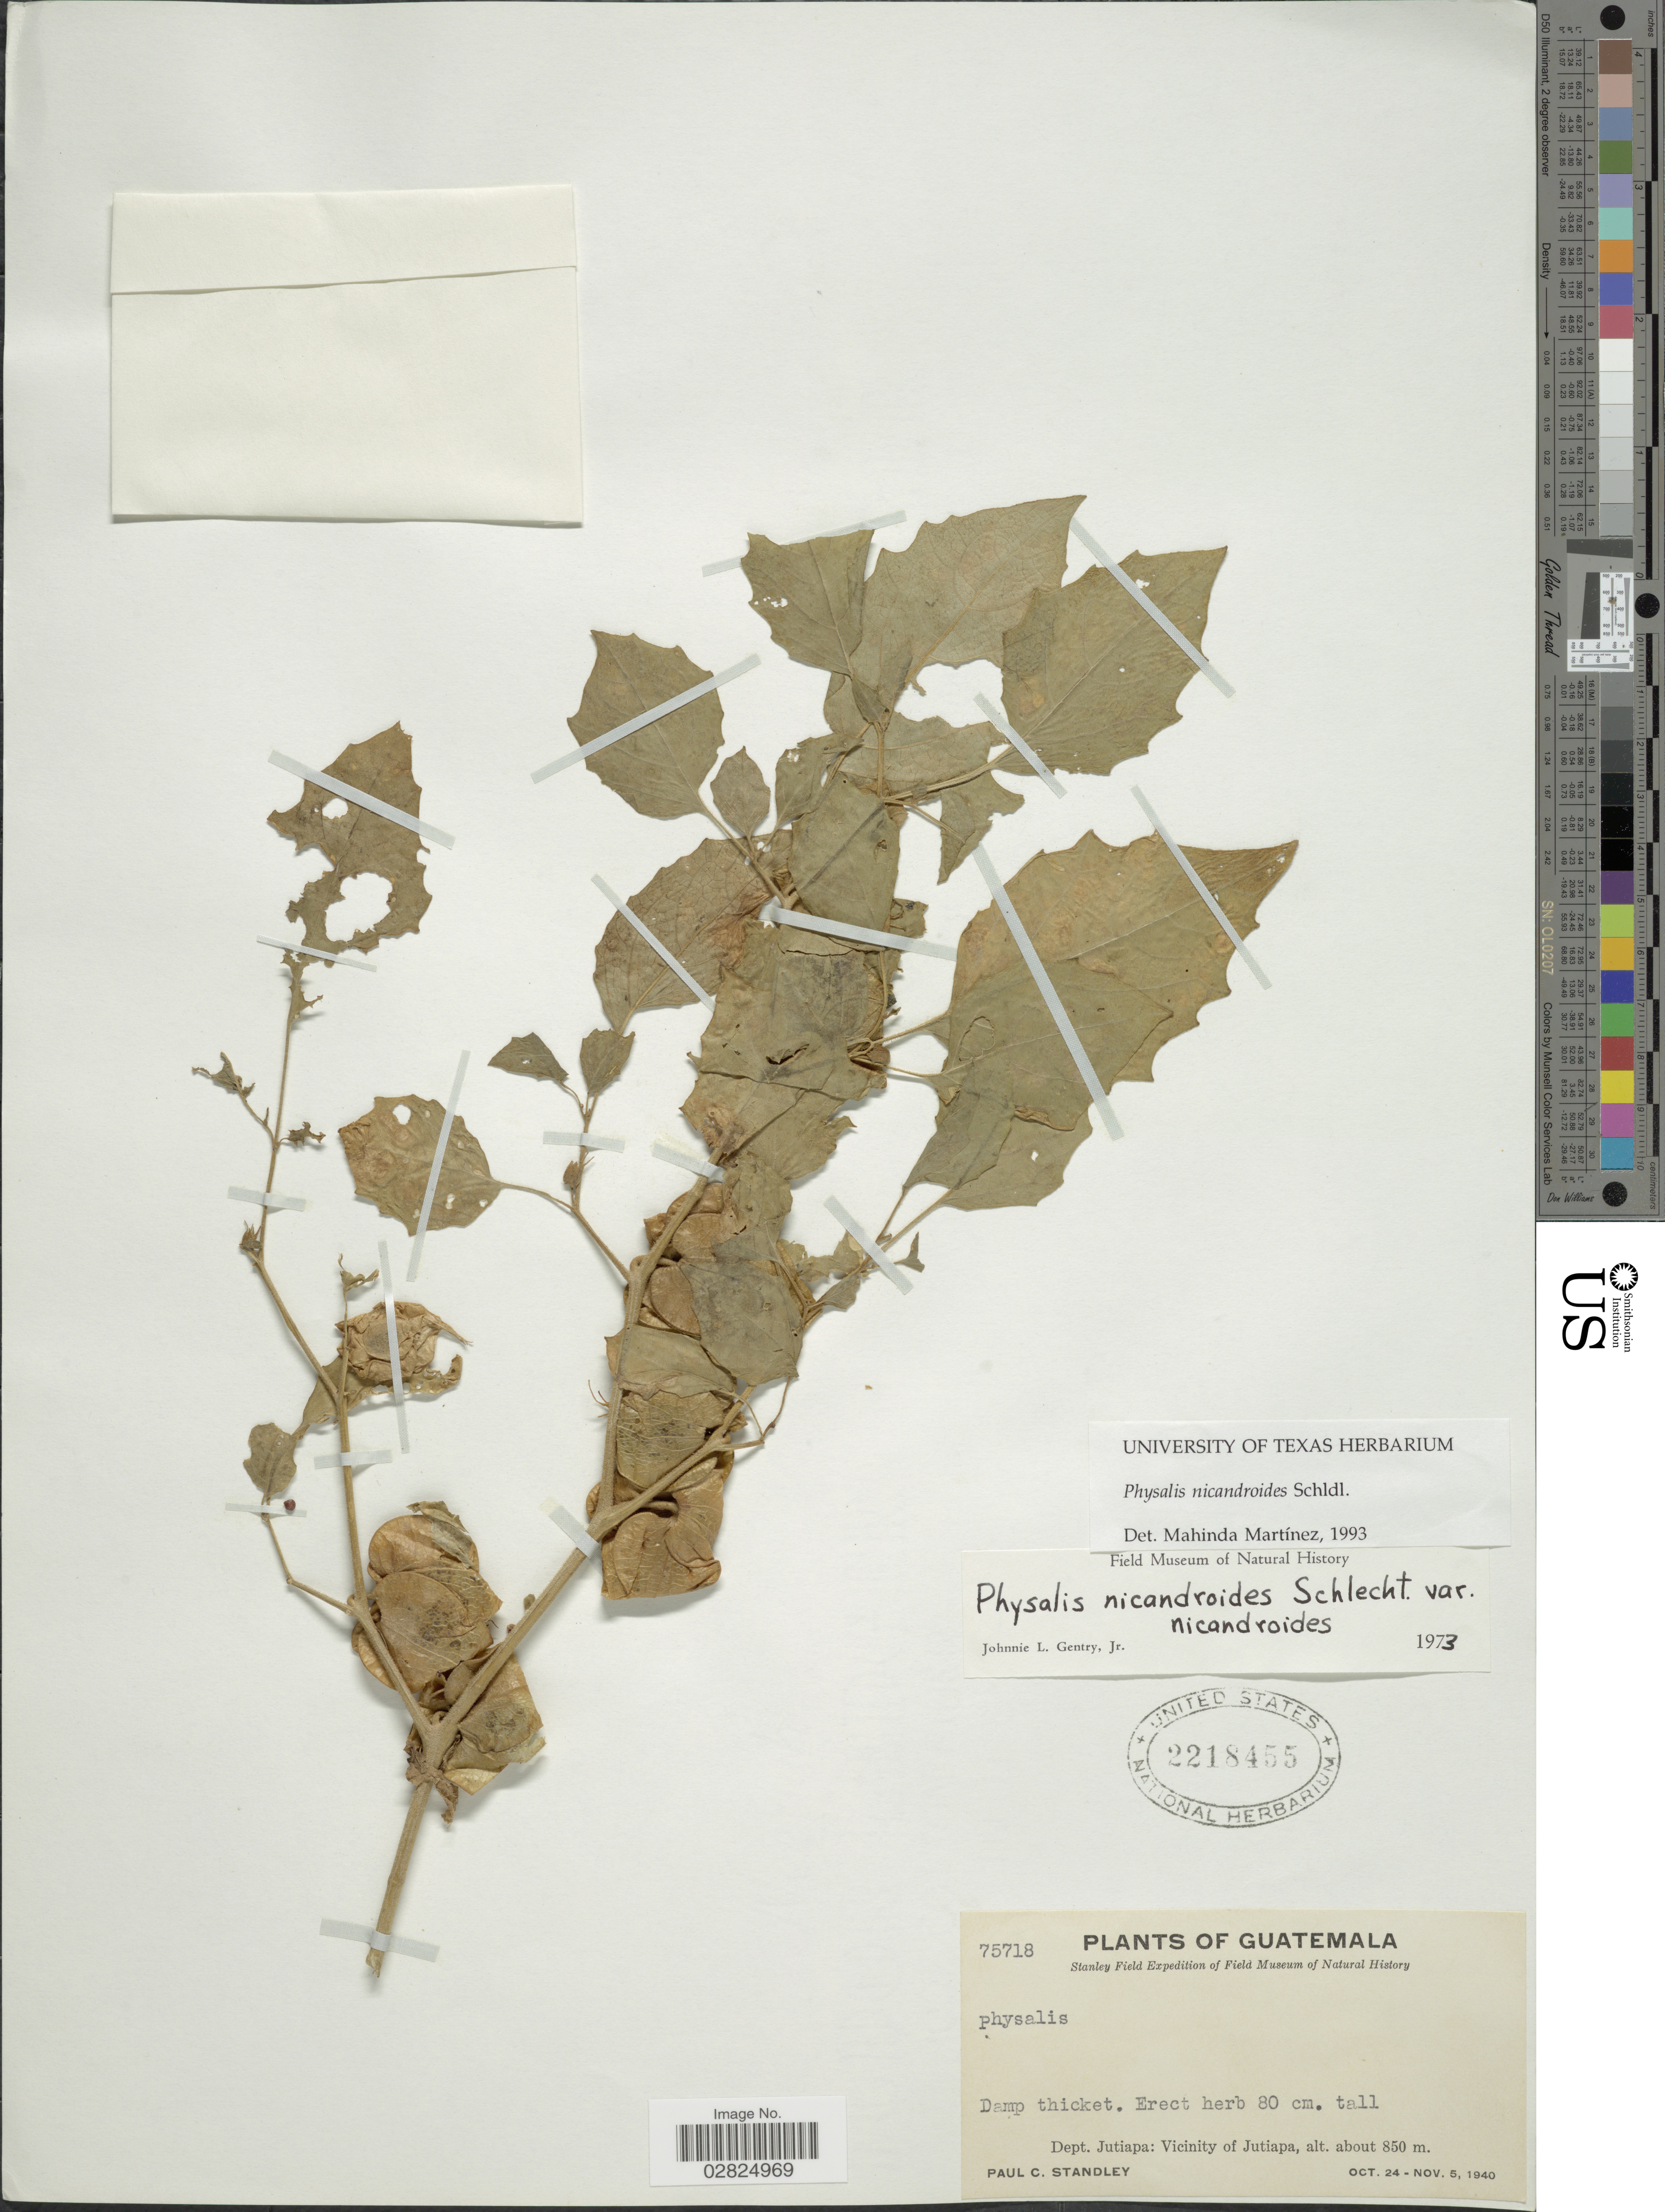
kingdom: Plantae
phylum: Tracheophyta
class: Magnoliopsida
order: Solanales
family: Solanaceae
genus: Physalis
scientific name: Physalis nicandroides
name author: Schltdl.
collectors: P. C. Standley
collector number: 75718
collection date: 1940-10-24/1940-11-05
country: Guatemala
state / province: Jutiapa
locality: Dept. Jutiapa: Vicinity of Jutiapa.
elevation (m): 850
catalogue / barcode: US 2218455